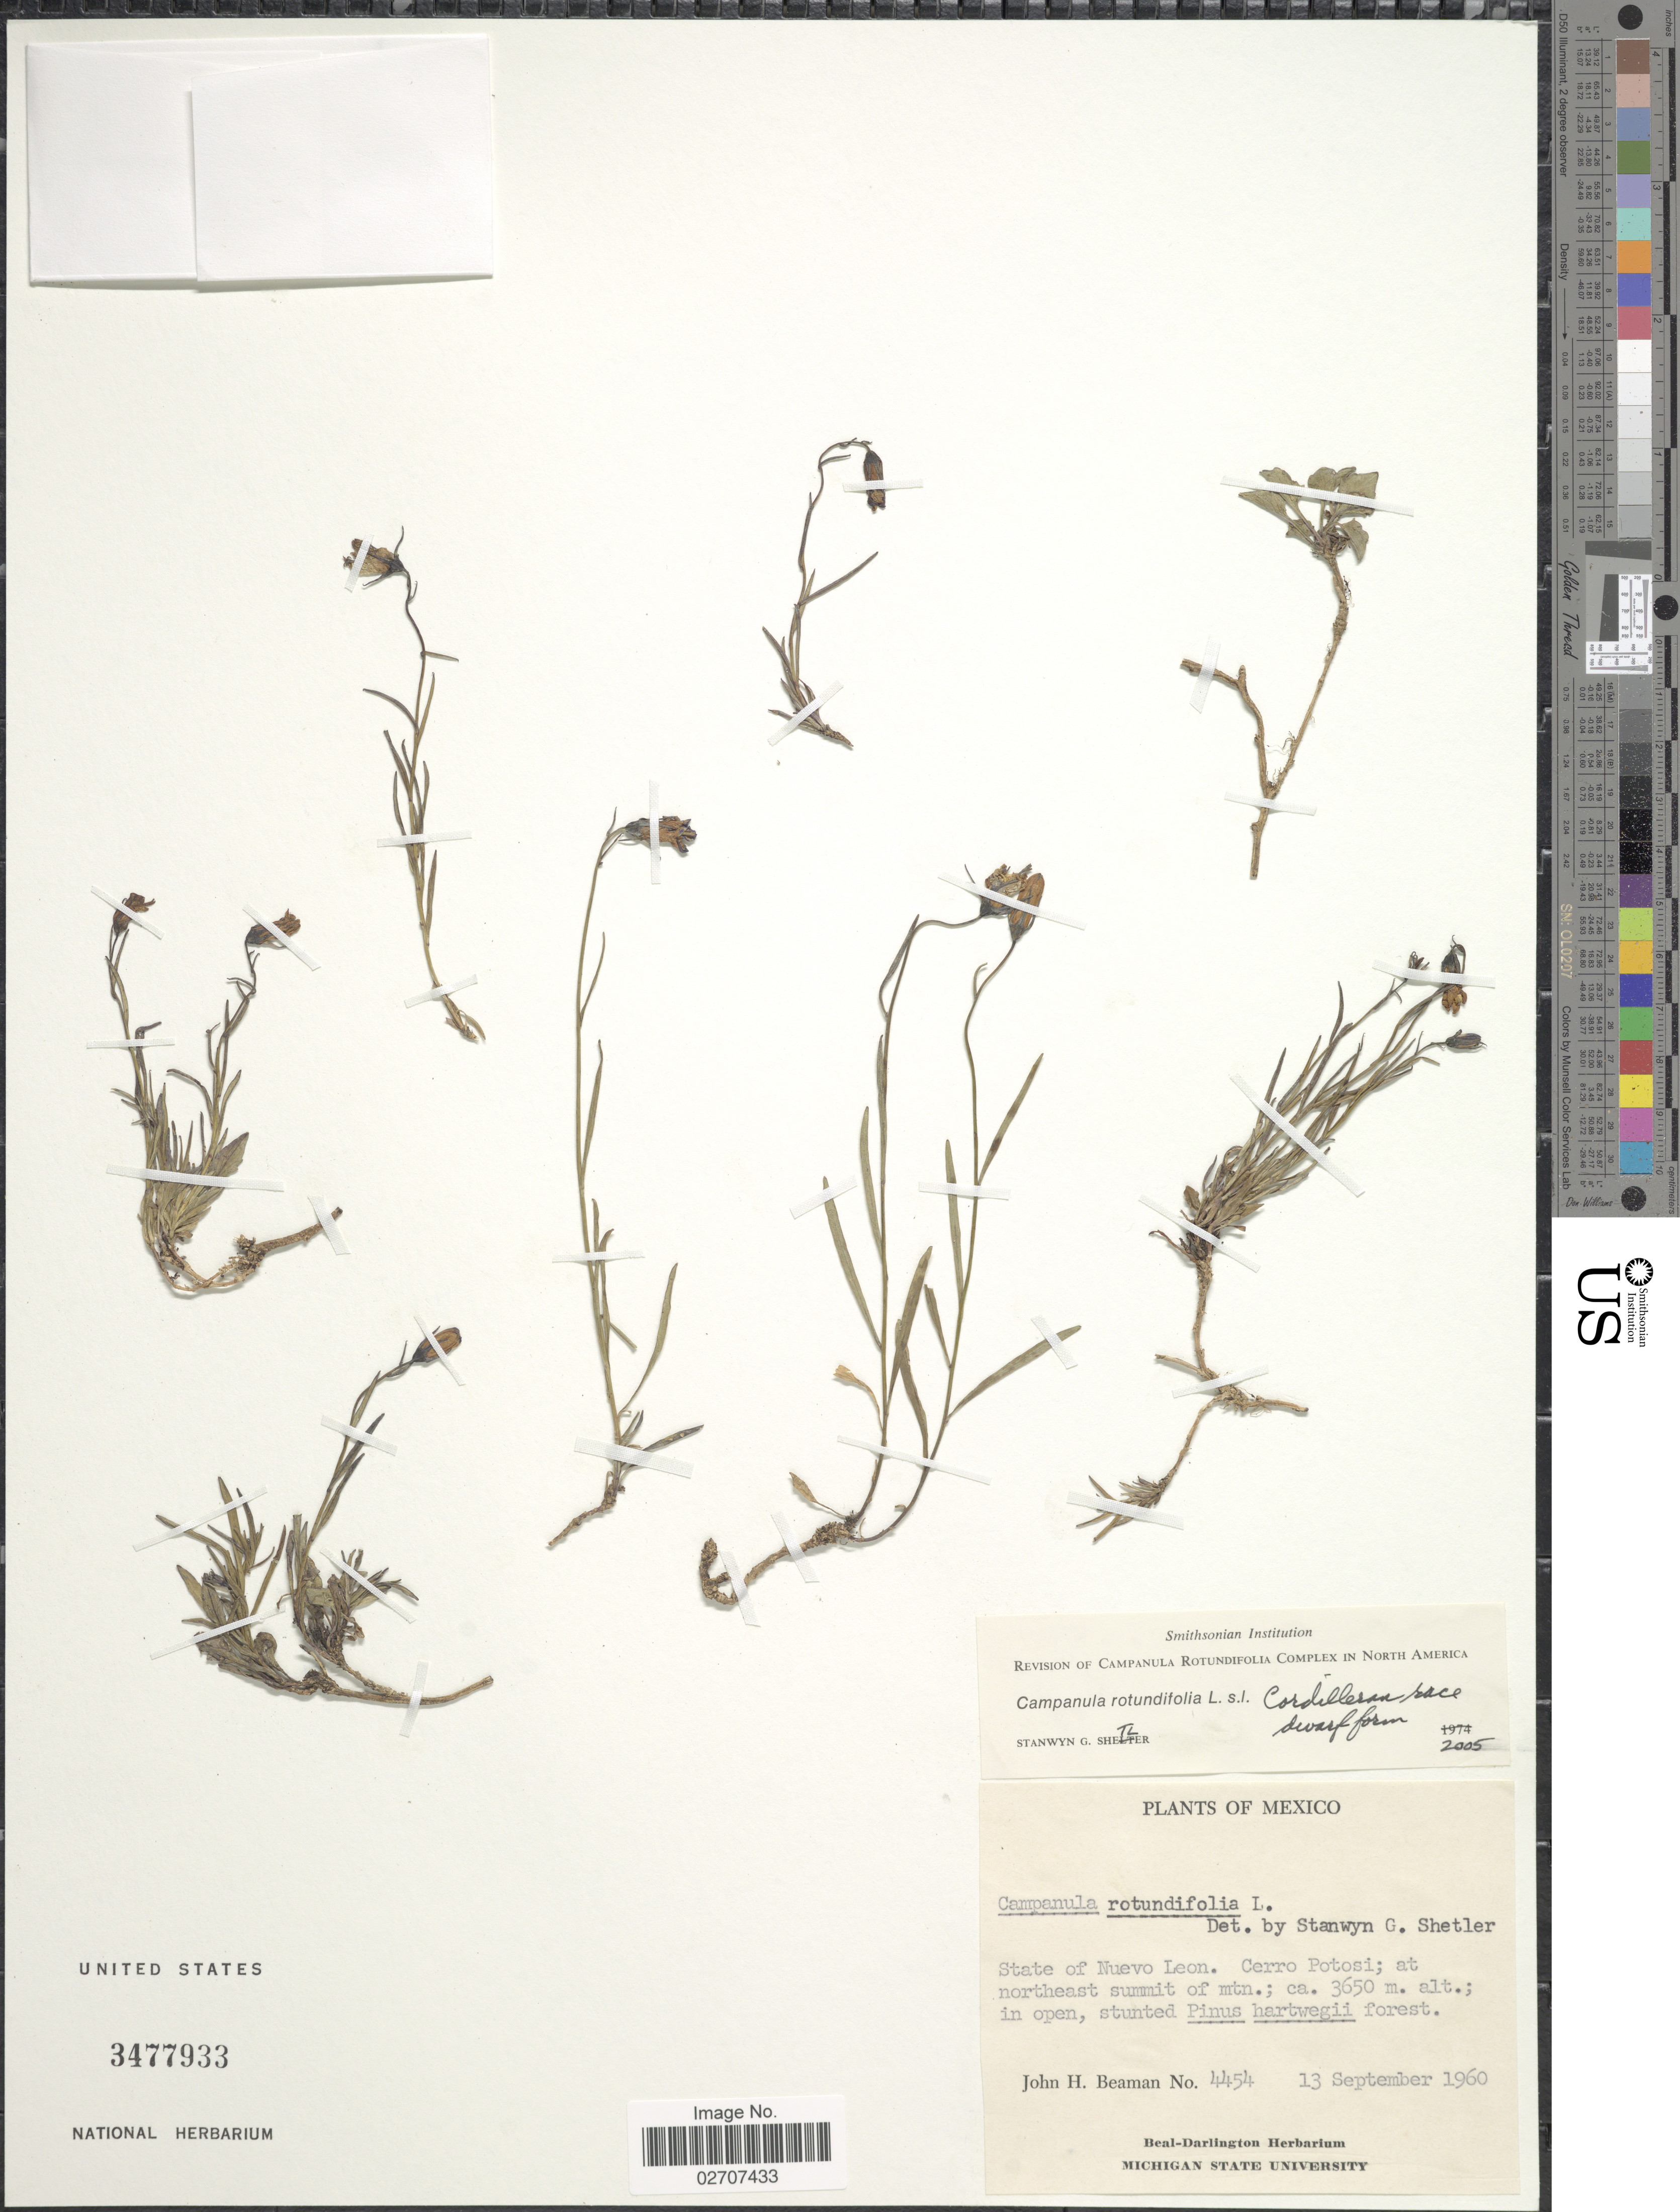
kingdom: Plantae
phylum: Tracheophyta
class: Magnoliopsida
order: Asterales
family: Campanulaceae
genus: Campanula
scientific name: Campanula rotundifolia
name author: L.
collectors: J. H. Beaman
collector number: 4454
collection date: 1960-09-13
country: Mexico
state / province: Nuevo León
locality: Cerro Potosi; at northeast of summit of mtn.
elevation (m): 3650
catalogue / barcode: US 3477933